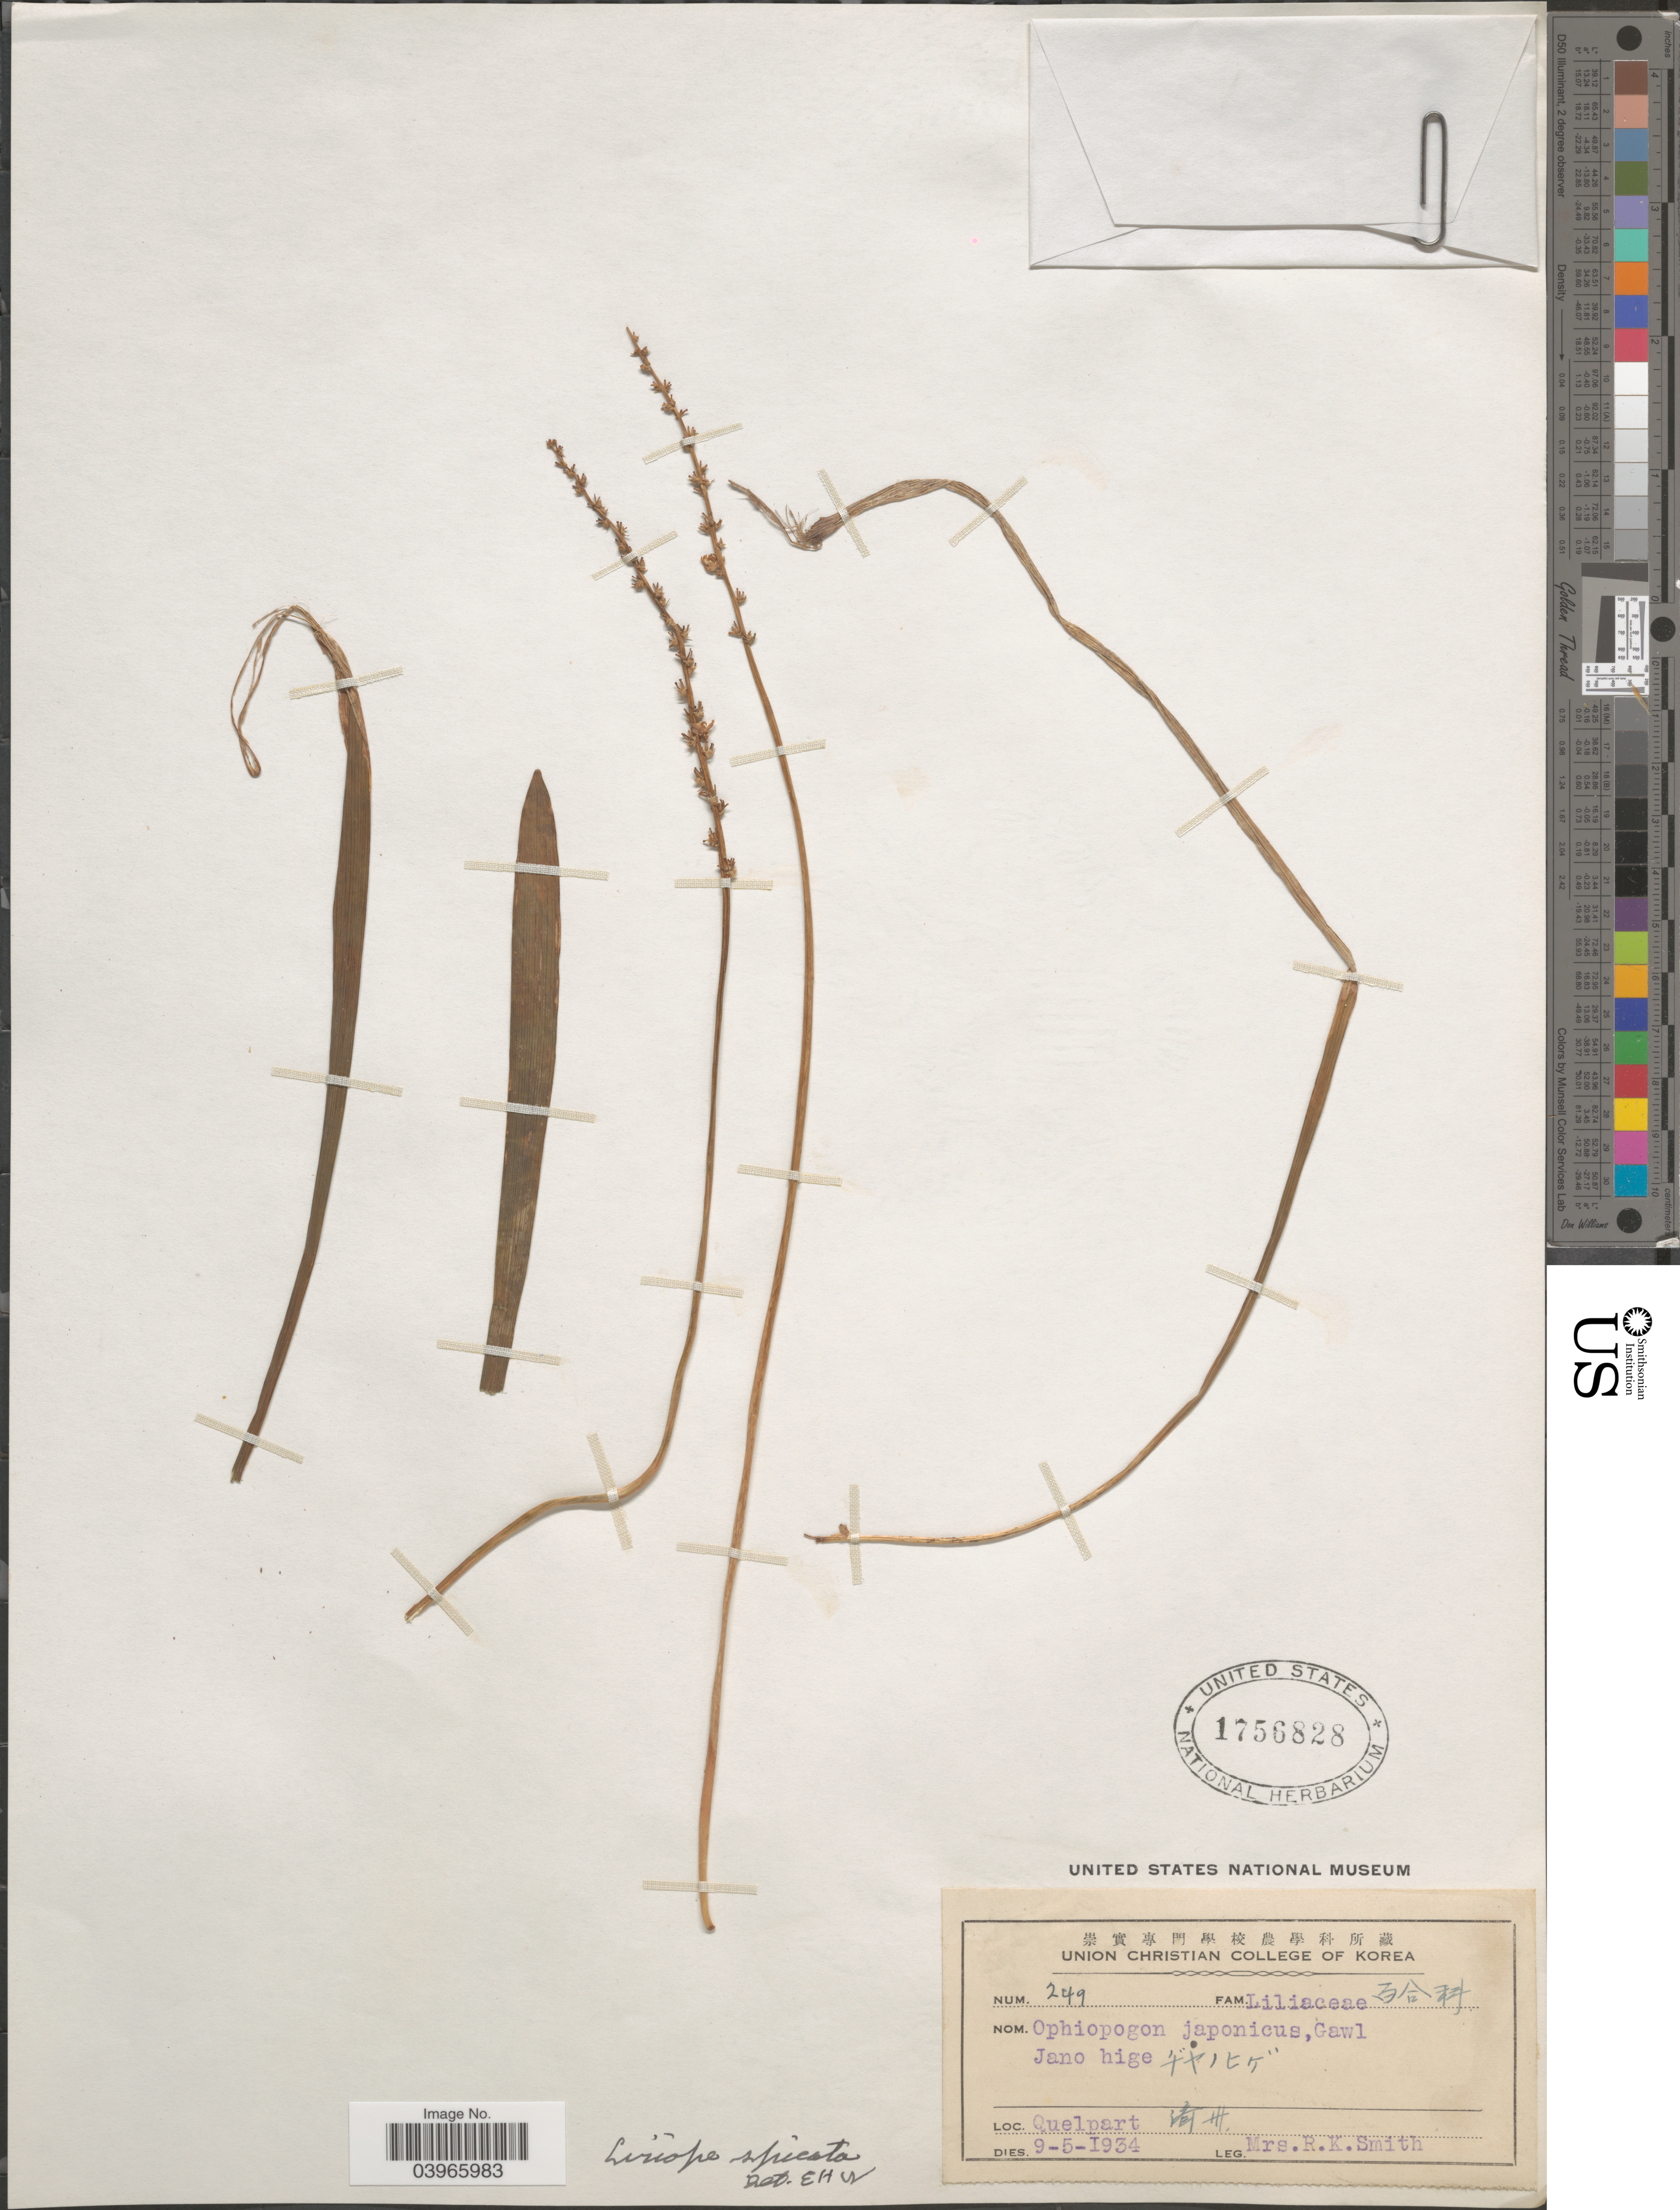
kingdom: Plantae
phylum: Tracheophyta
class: Liliopsida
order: Asparagales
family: Asparagaceae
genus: Liriope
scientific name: Liriope spicata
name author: Lour.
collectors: Mrs. R. K. Smith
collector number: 249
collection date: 1934-05-09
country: South Korea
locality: Quelpart X.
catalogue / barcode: US 1756828